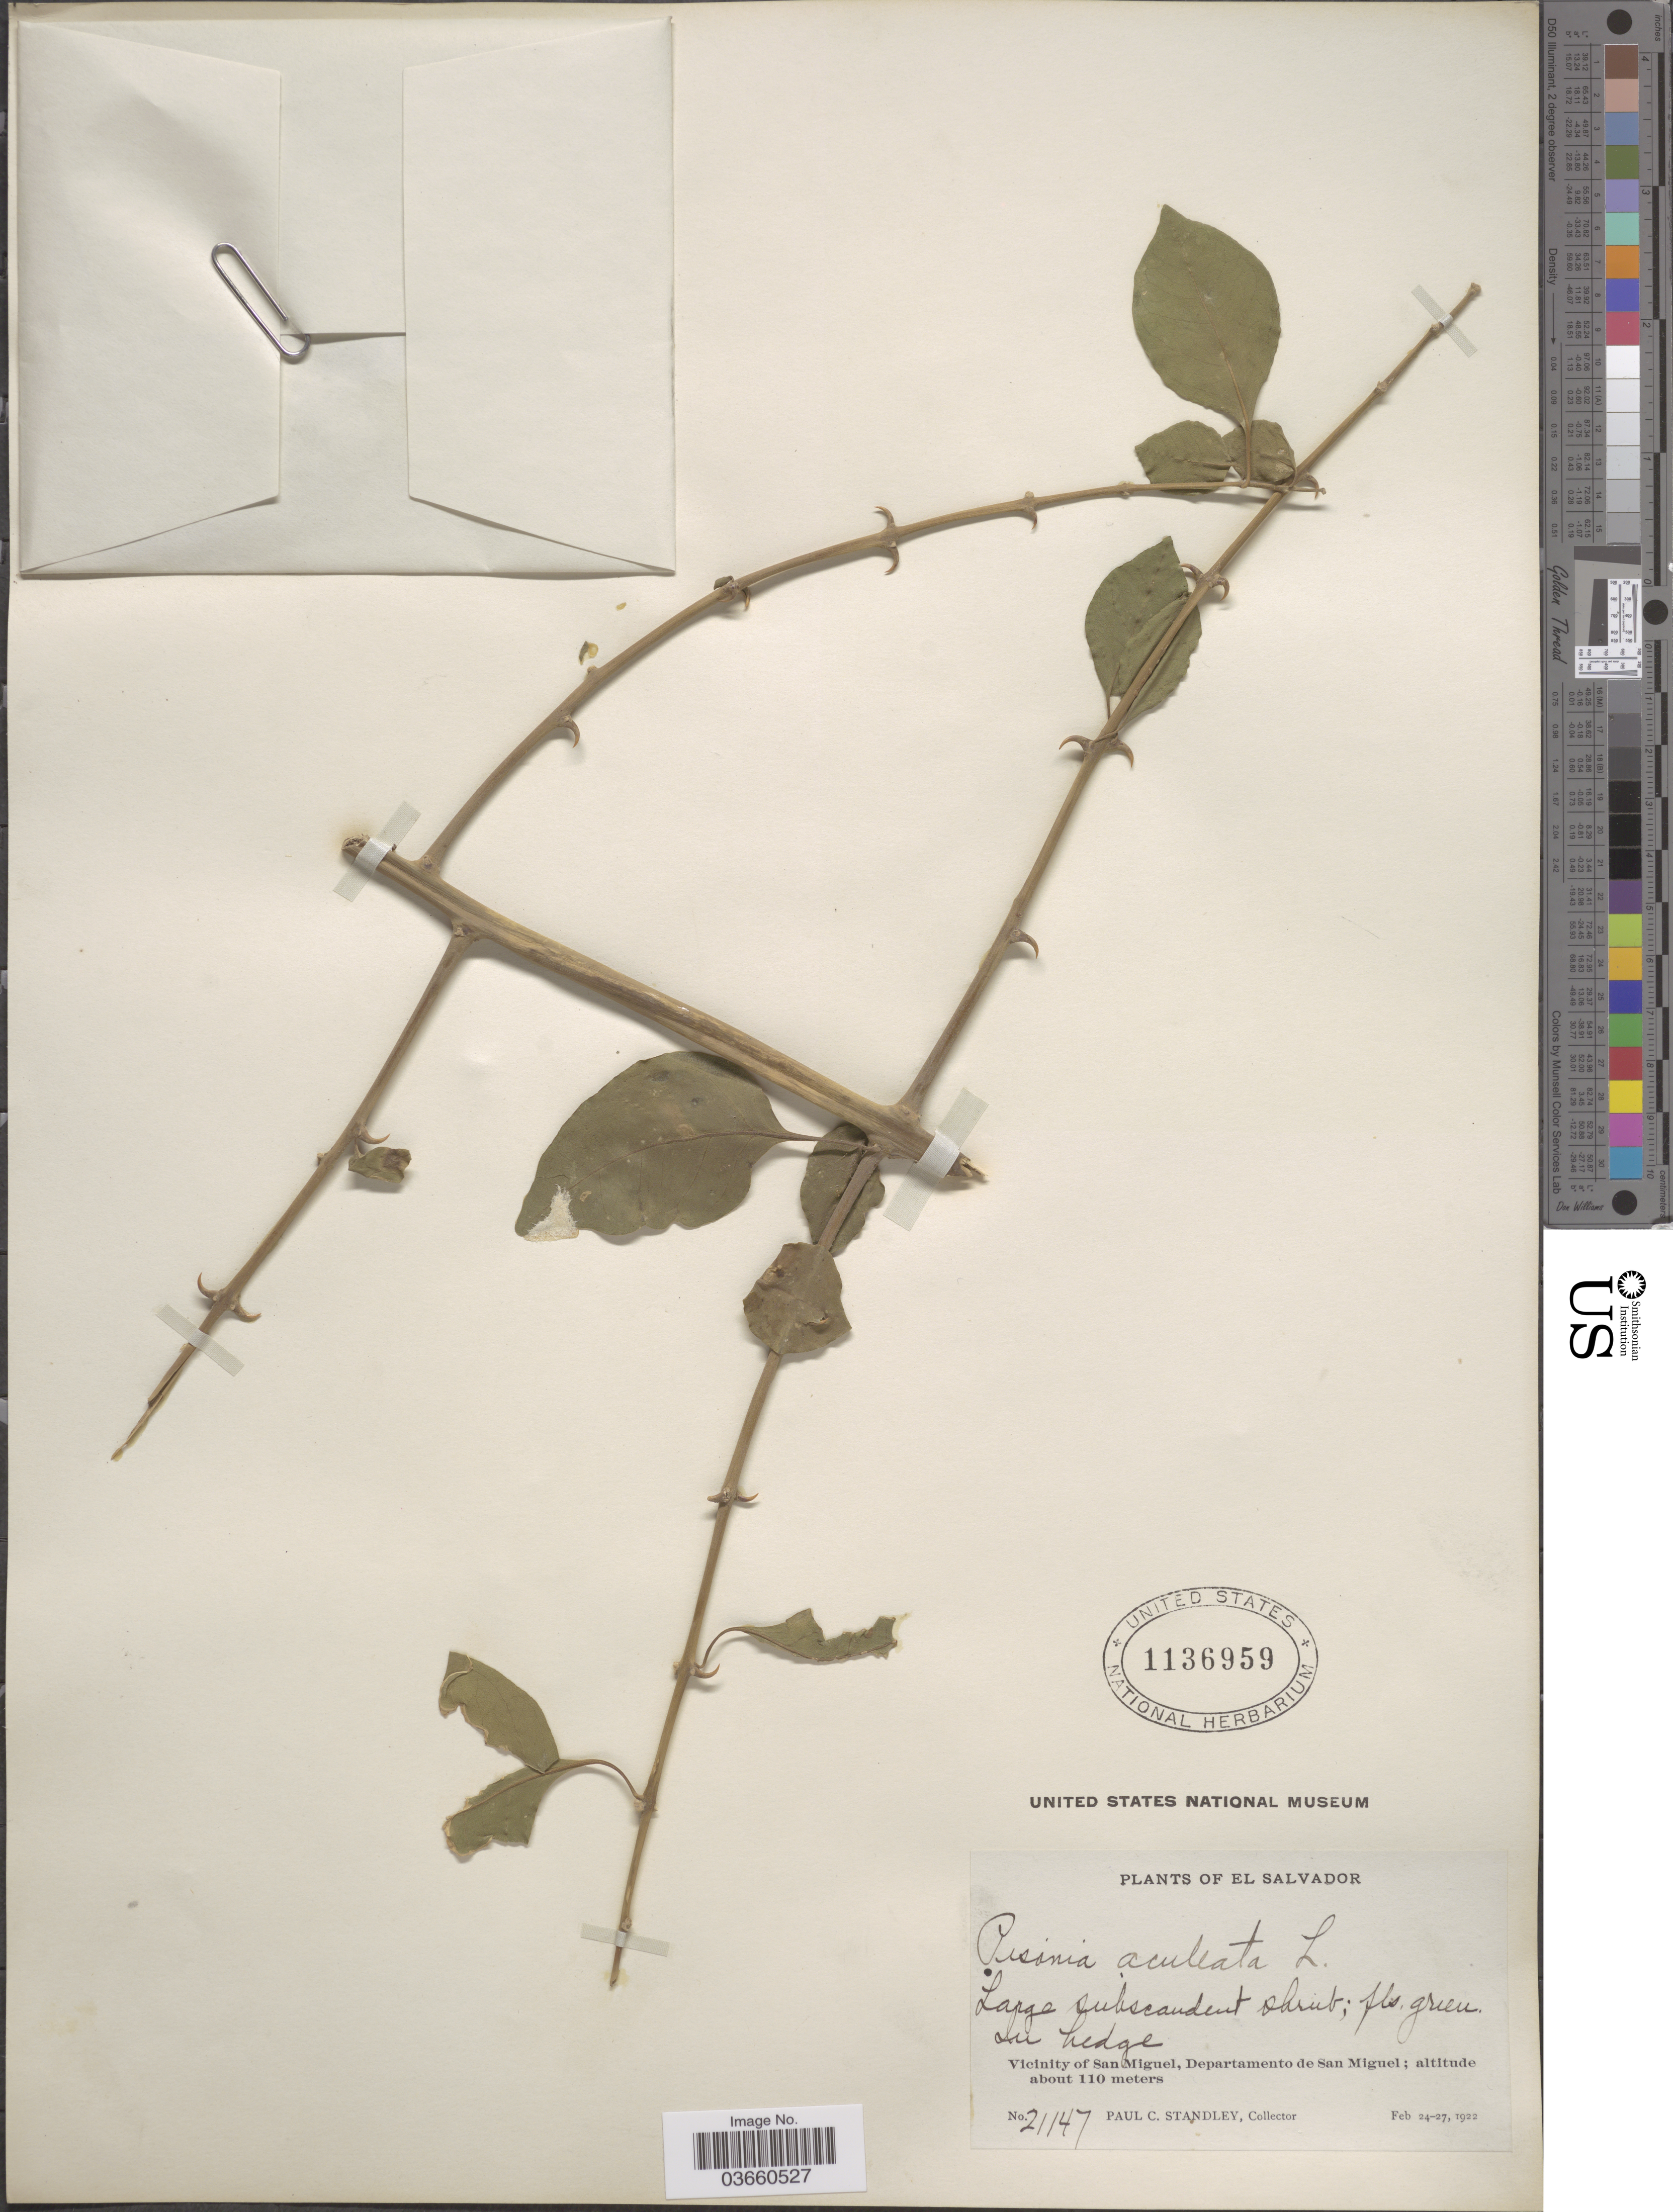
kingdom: Plantae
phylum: Tracheophyta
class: Magnoliopsida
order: Caryophyllales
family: Nyctaginaceae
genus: Pisonia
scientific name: Pisonia aculeata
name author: L.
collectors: P. C. Standley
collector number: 21147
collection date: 1922-02-24/1922-02-27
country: El Salvador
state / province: San Miguel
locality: Vicinity of San Miguel, Departamento de San Miguel.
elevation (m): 110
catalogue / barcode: US 1136959